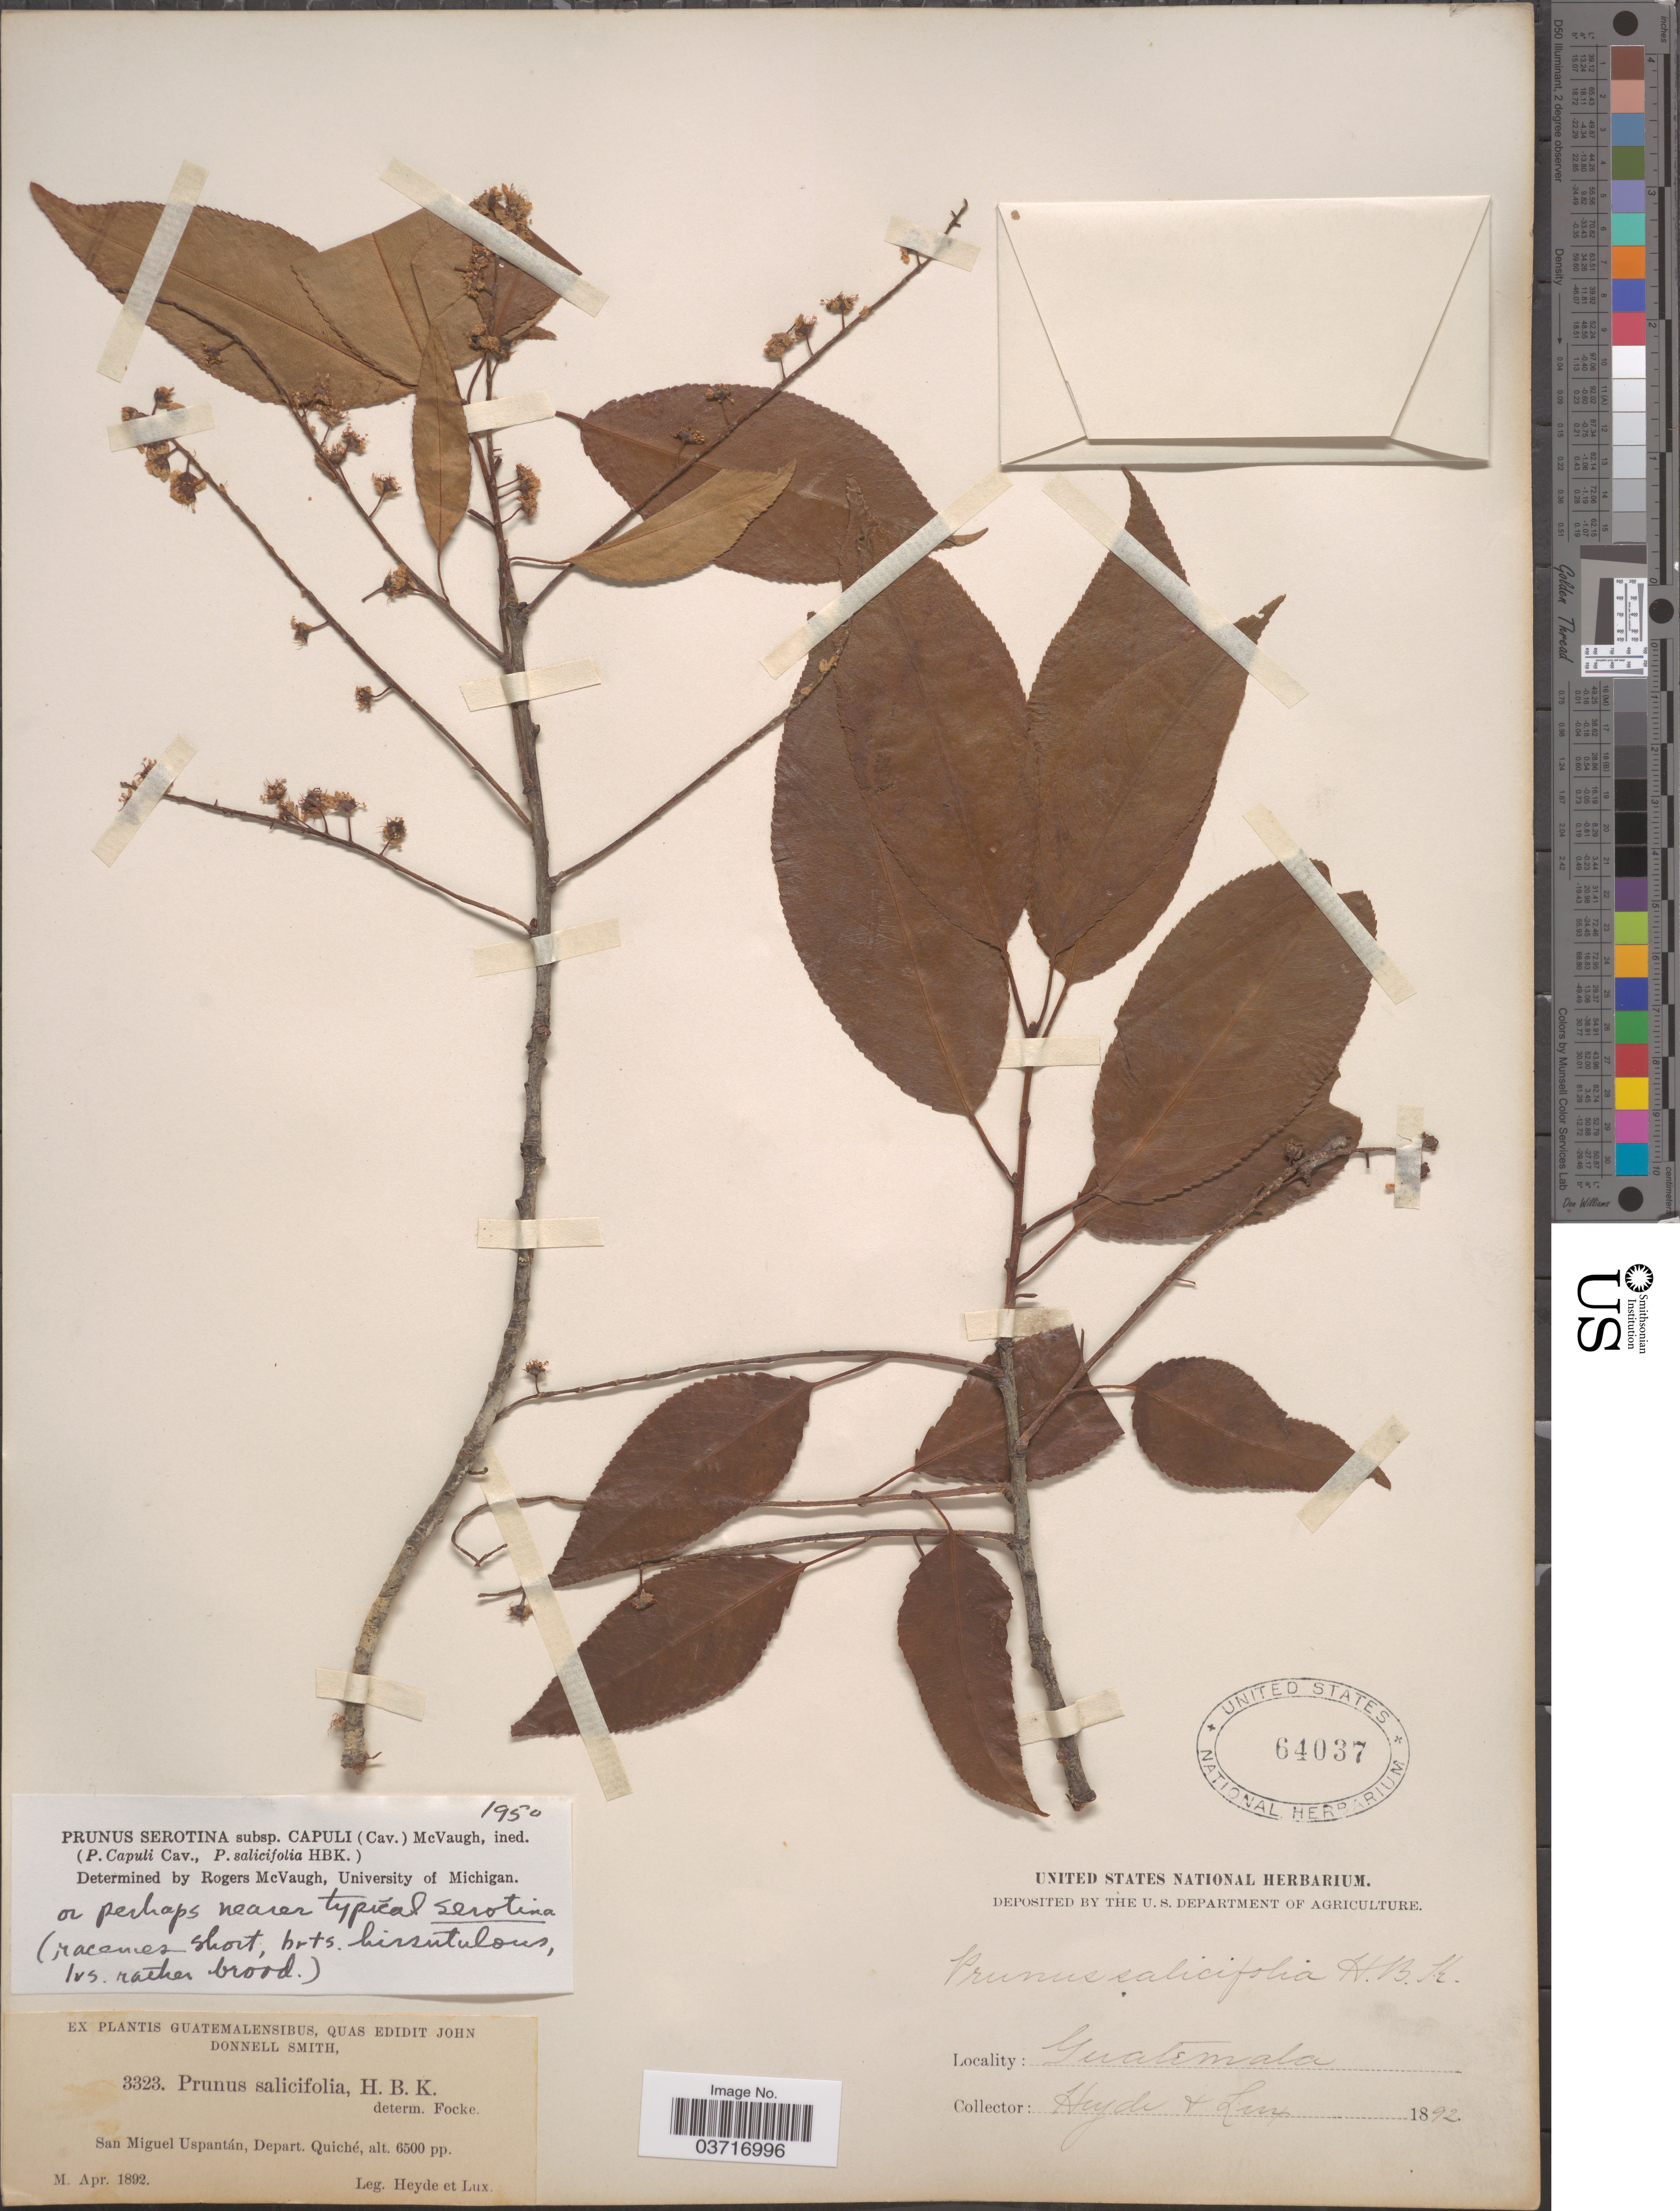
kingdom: Plantae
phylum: Tracheophyta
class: Magnoliopsida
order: Rosales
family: Rosaceae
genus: Prunus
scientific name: Prunus serotina var. salicifolia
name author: (Kunth) Koehne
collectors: Heyde & Lux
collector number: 3323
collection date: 1892-04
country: Guatemala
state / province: El Quiche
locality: San Miguel Uspantán, Depart. Quiché.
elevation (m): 1981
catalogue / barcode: US 64037